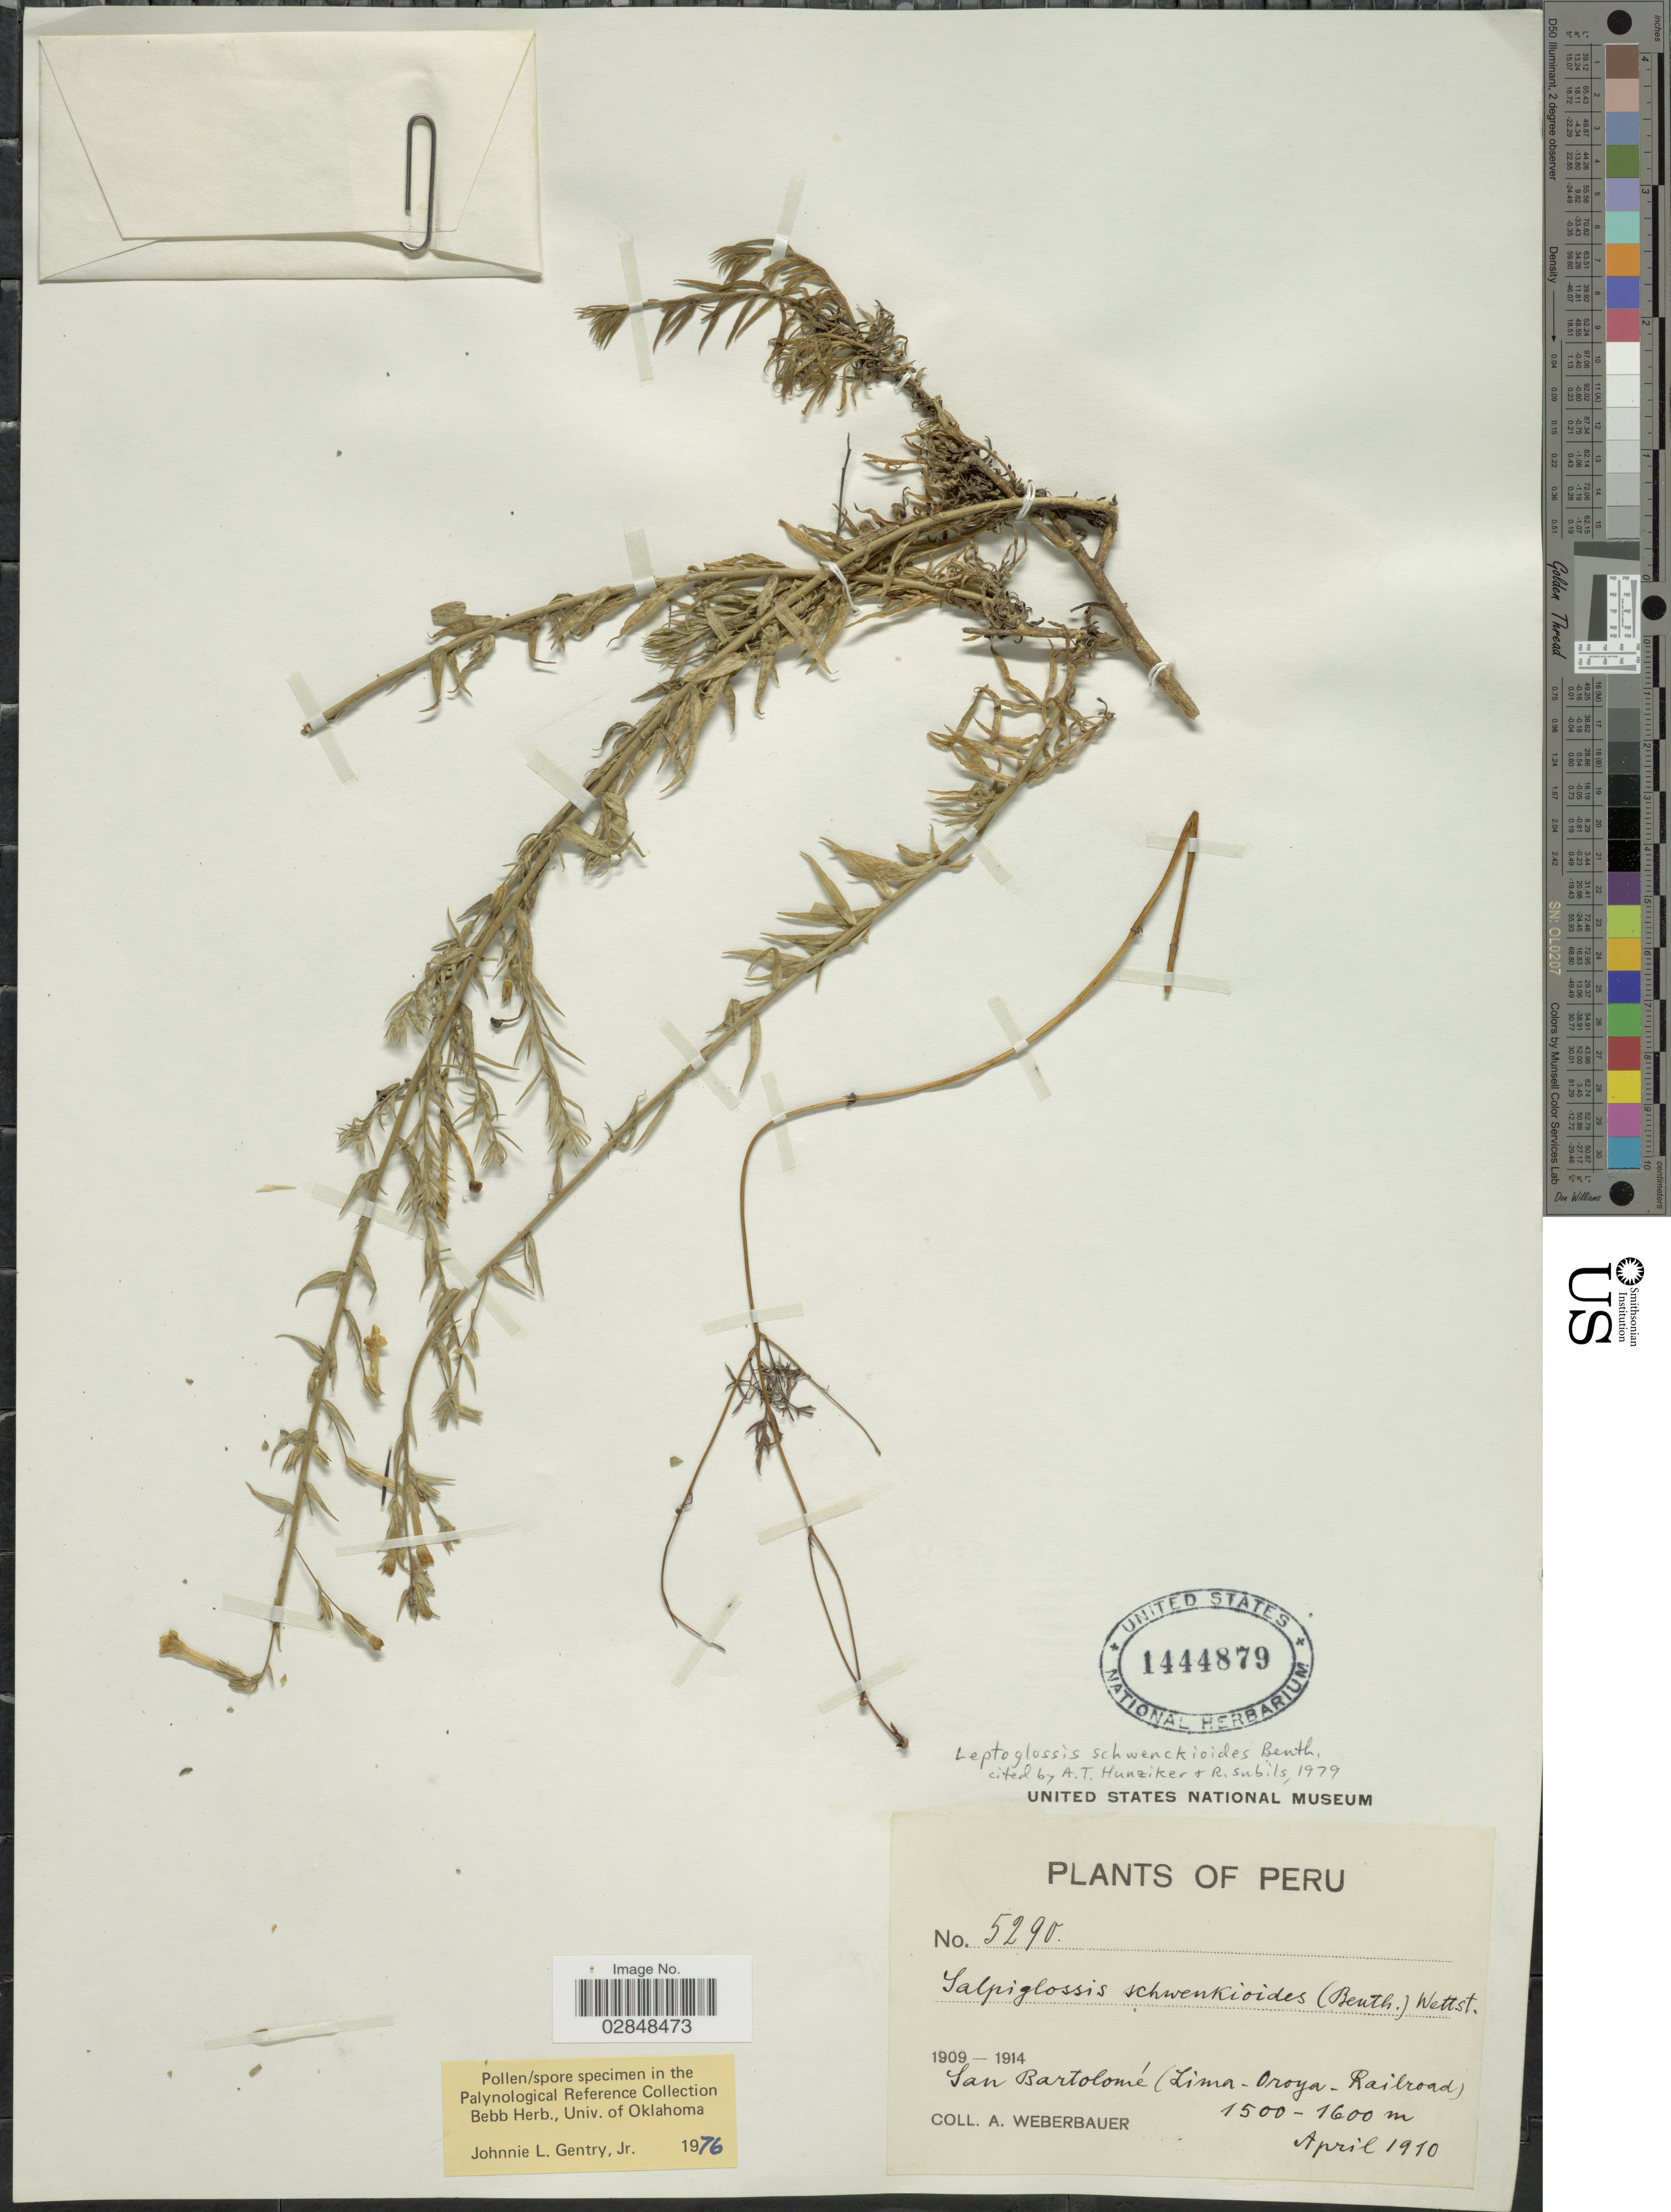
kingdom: Plantae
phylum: Tracheophyta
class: Magnoliopsida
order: Solanales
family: Solanaceae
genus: Leptoglossis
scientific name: Leptoglossis schwenckioides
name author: Benth.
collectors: A. Weberbauer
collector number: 5290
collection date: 1910-04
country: Peru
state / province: Lima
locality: San Bartolomé (Oroya - Railroad).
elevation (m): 1500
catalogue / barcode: US 1444879